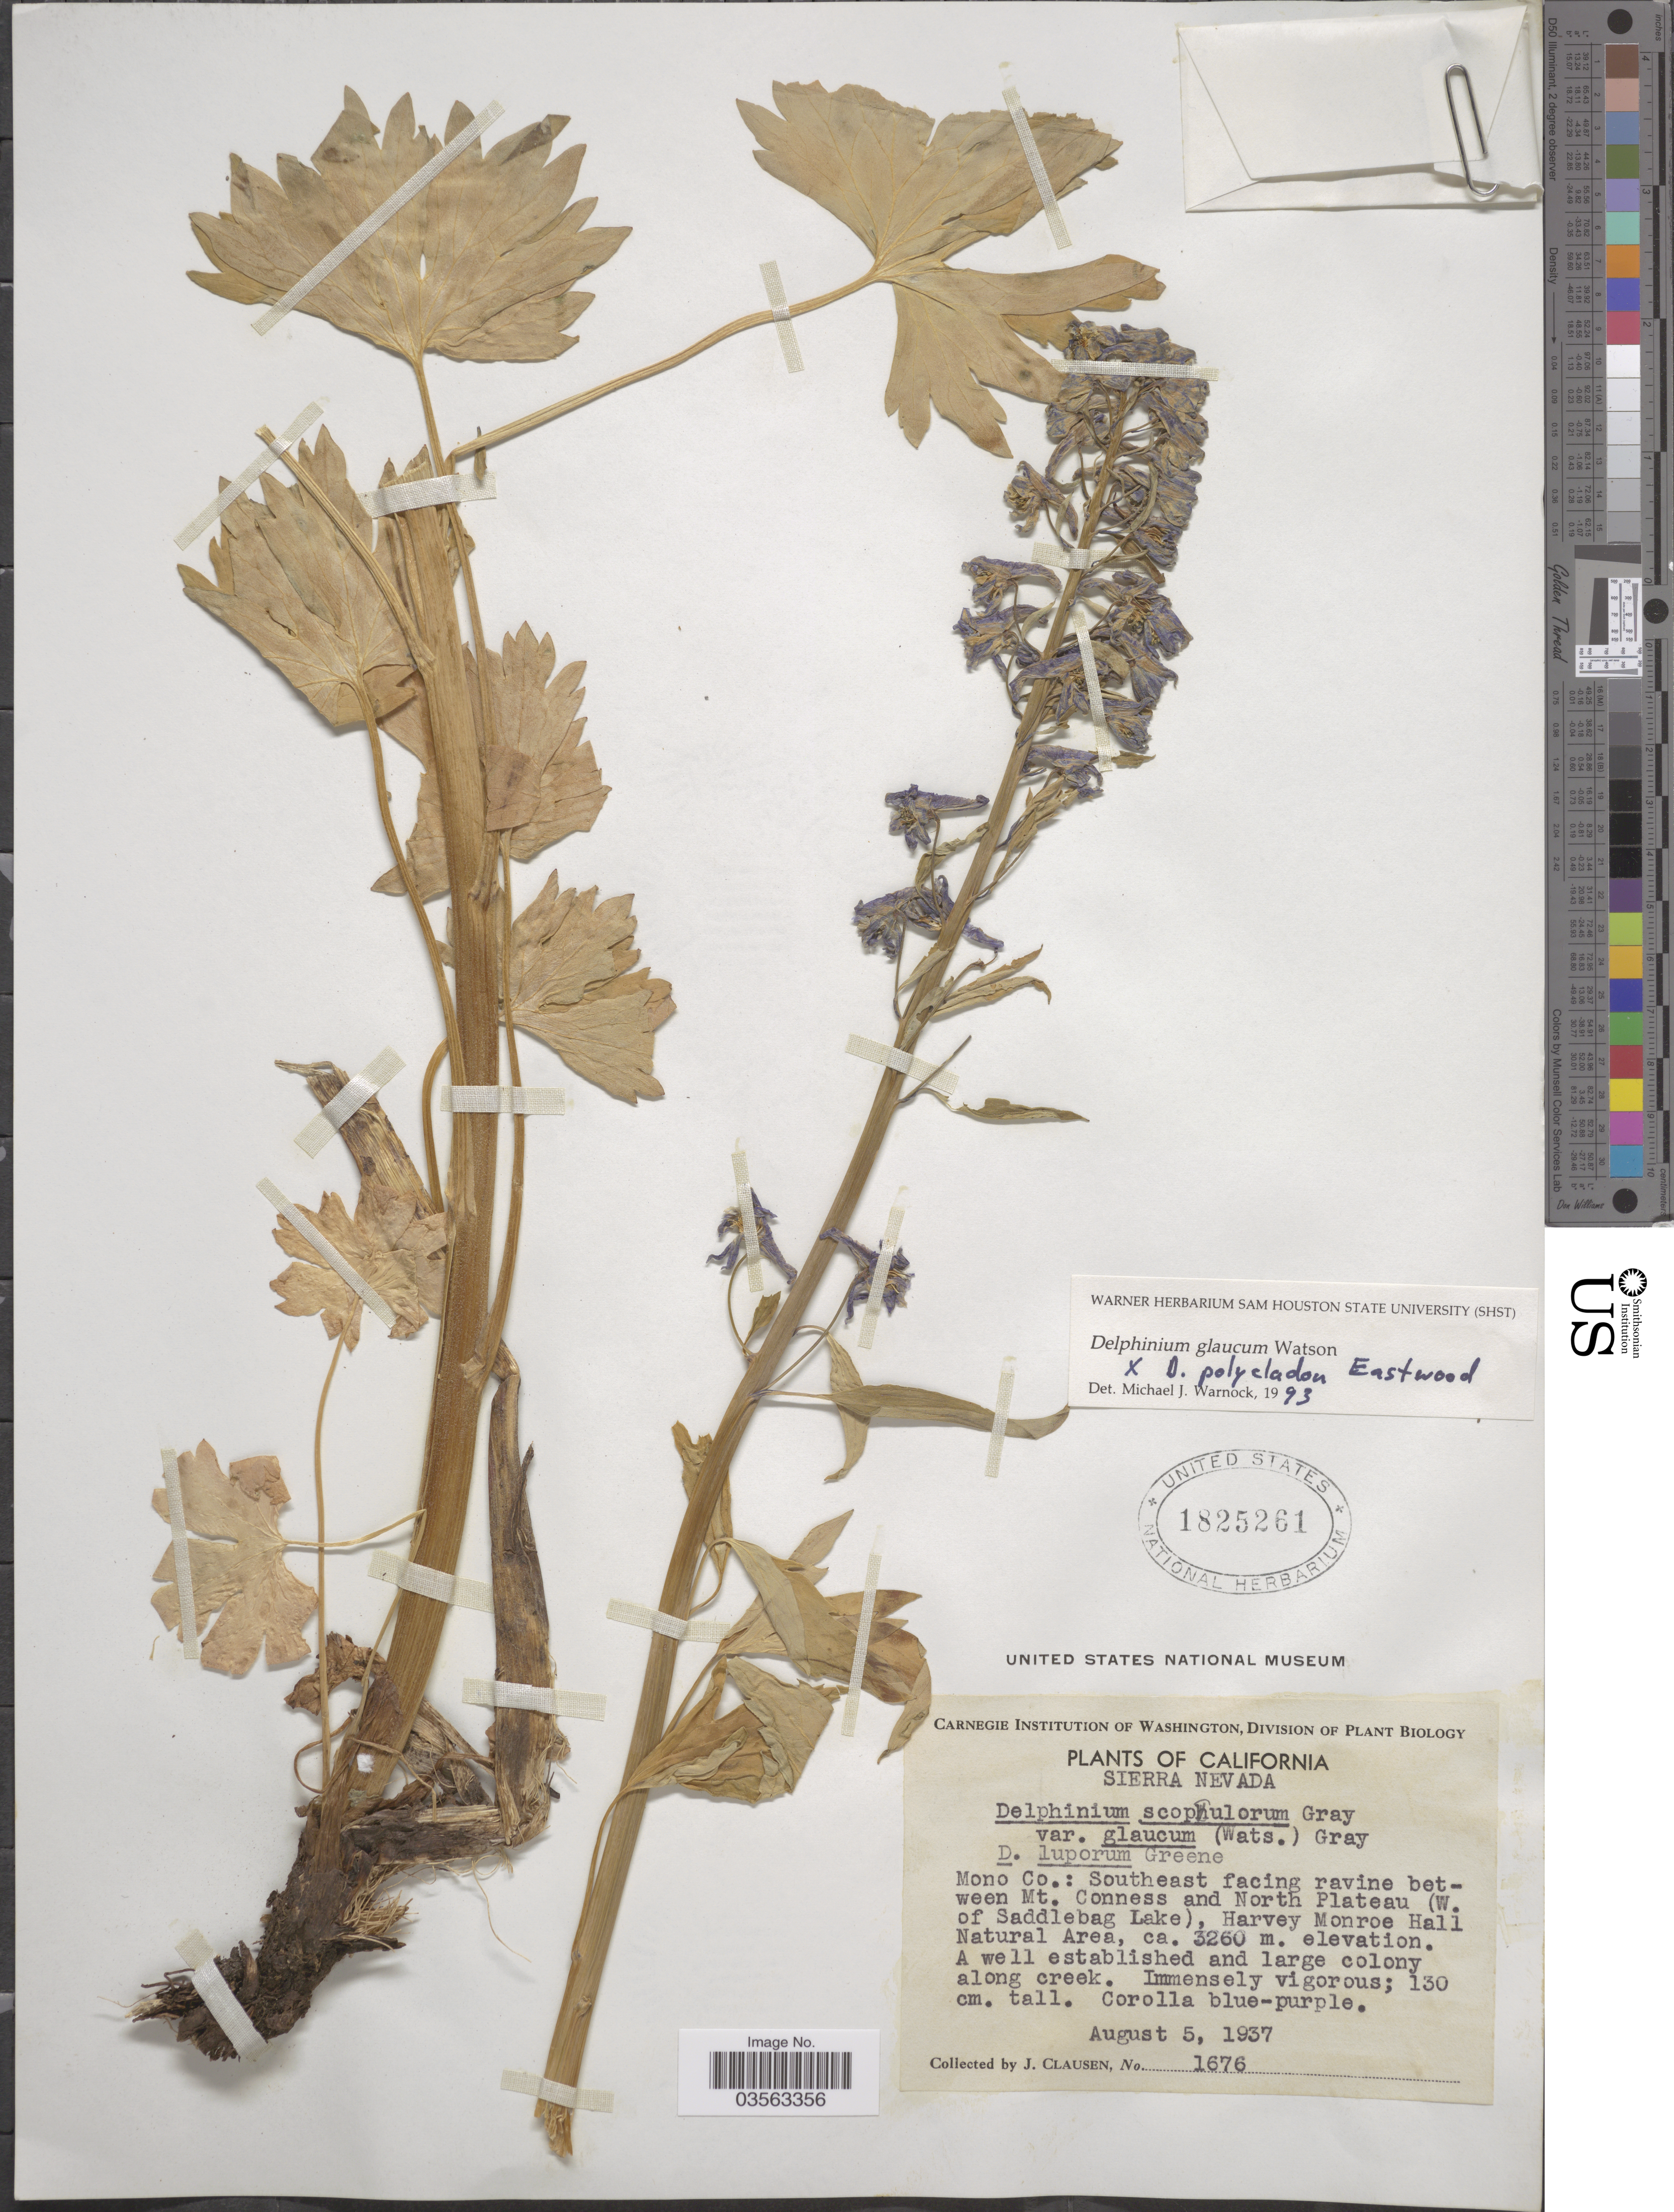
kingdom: Plantae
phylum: Tracheophyta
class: Magnoliopsida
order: Ranunculales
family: Ranunculaceae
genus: Delphinium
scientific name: Delphinium glaucum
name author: S. Watson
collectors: J. Clausen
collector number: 1676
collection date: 1937-08-05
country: United States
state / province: California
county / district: Mono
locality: Sierra Nevada. Mono Co.: Southeast facing ravine between Mt. Conness and North Plateau (W. of Saddlebag Lake), Harvey Monroe Hall Natural Area.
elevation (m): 3260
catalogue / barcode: US 1825261